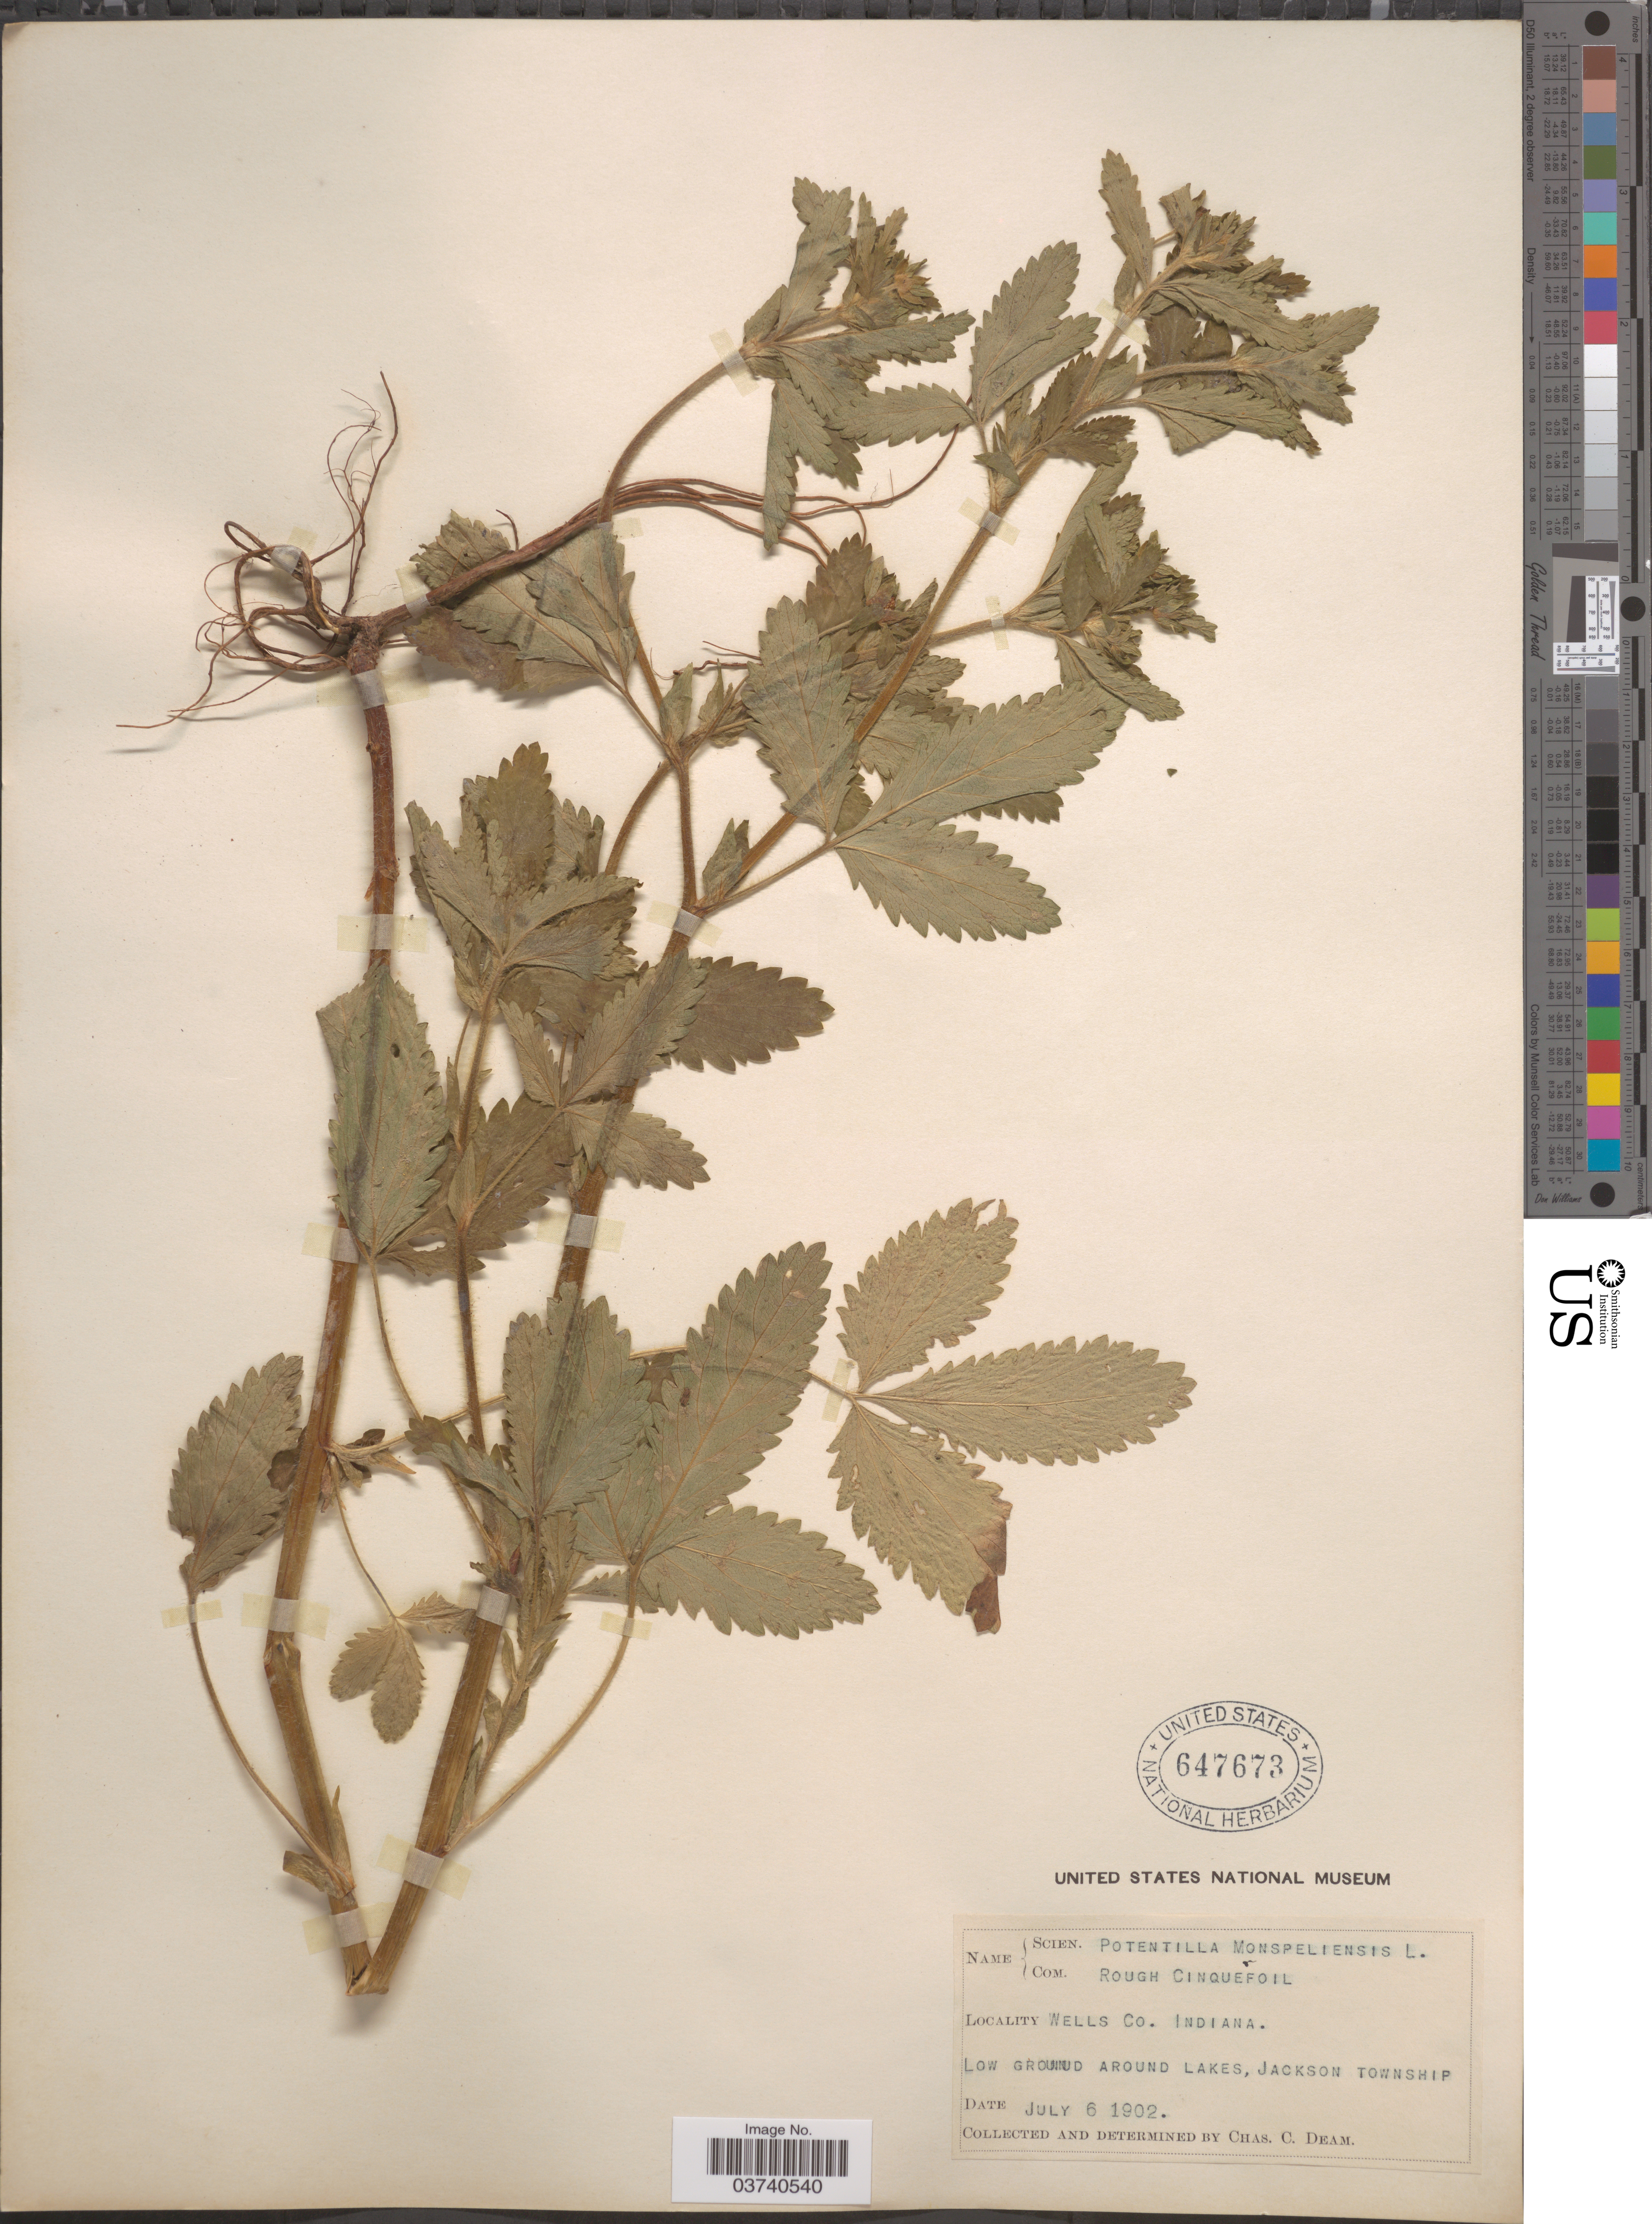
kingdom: Plantae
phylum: Tracheophyta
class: Magnoliopsida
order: Rosales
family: Rosaceae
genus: Potentilla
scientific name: Potentilla norvegica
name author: L.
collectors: C. C. Deam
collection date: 1902-07-06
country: United States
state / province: Indiana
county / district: Wells Co.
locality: Low ground around lakes, Jackson Township.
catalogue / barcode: US 647673